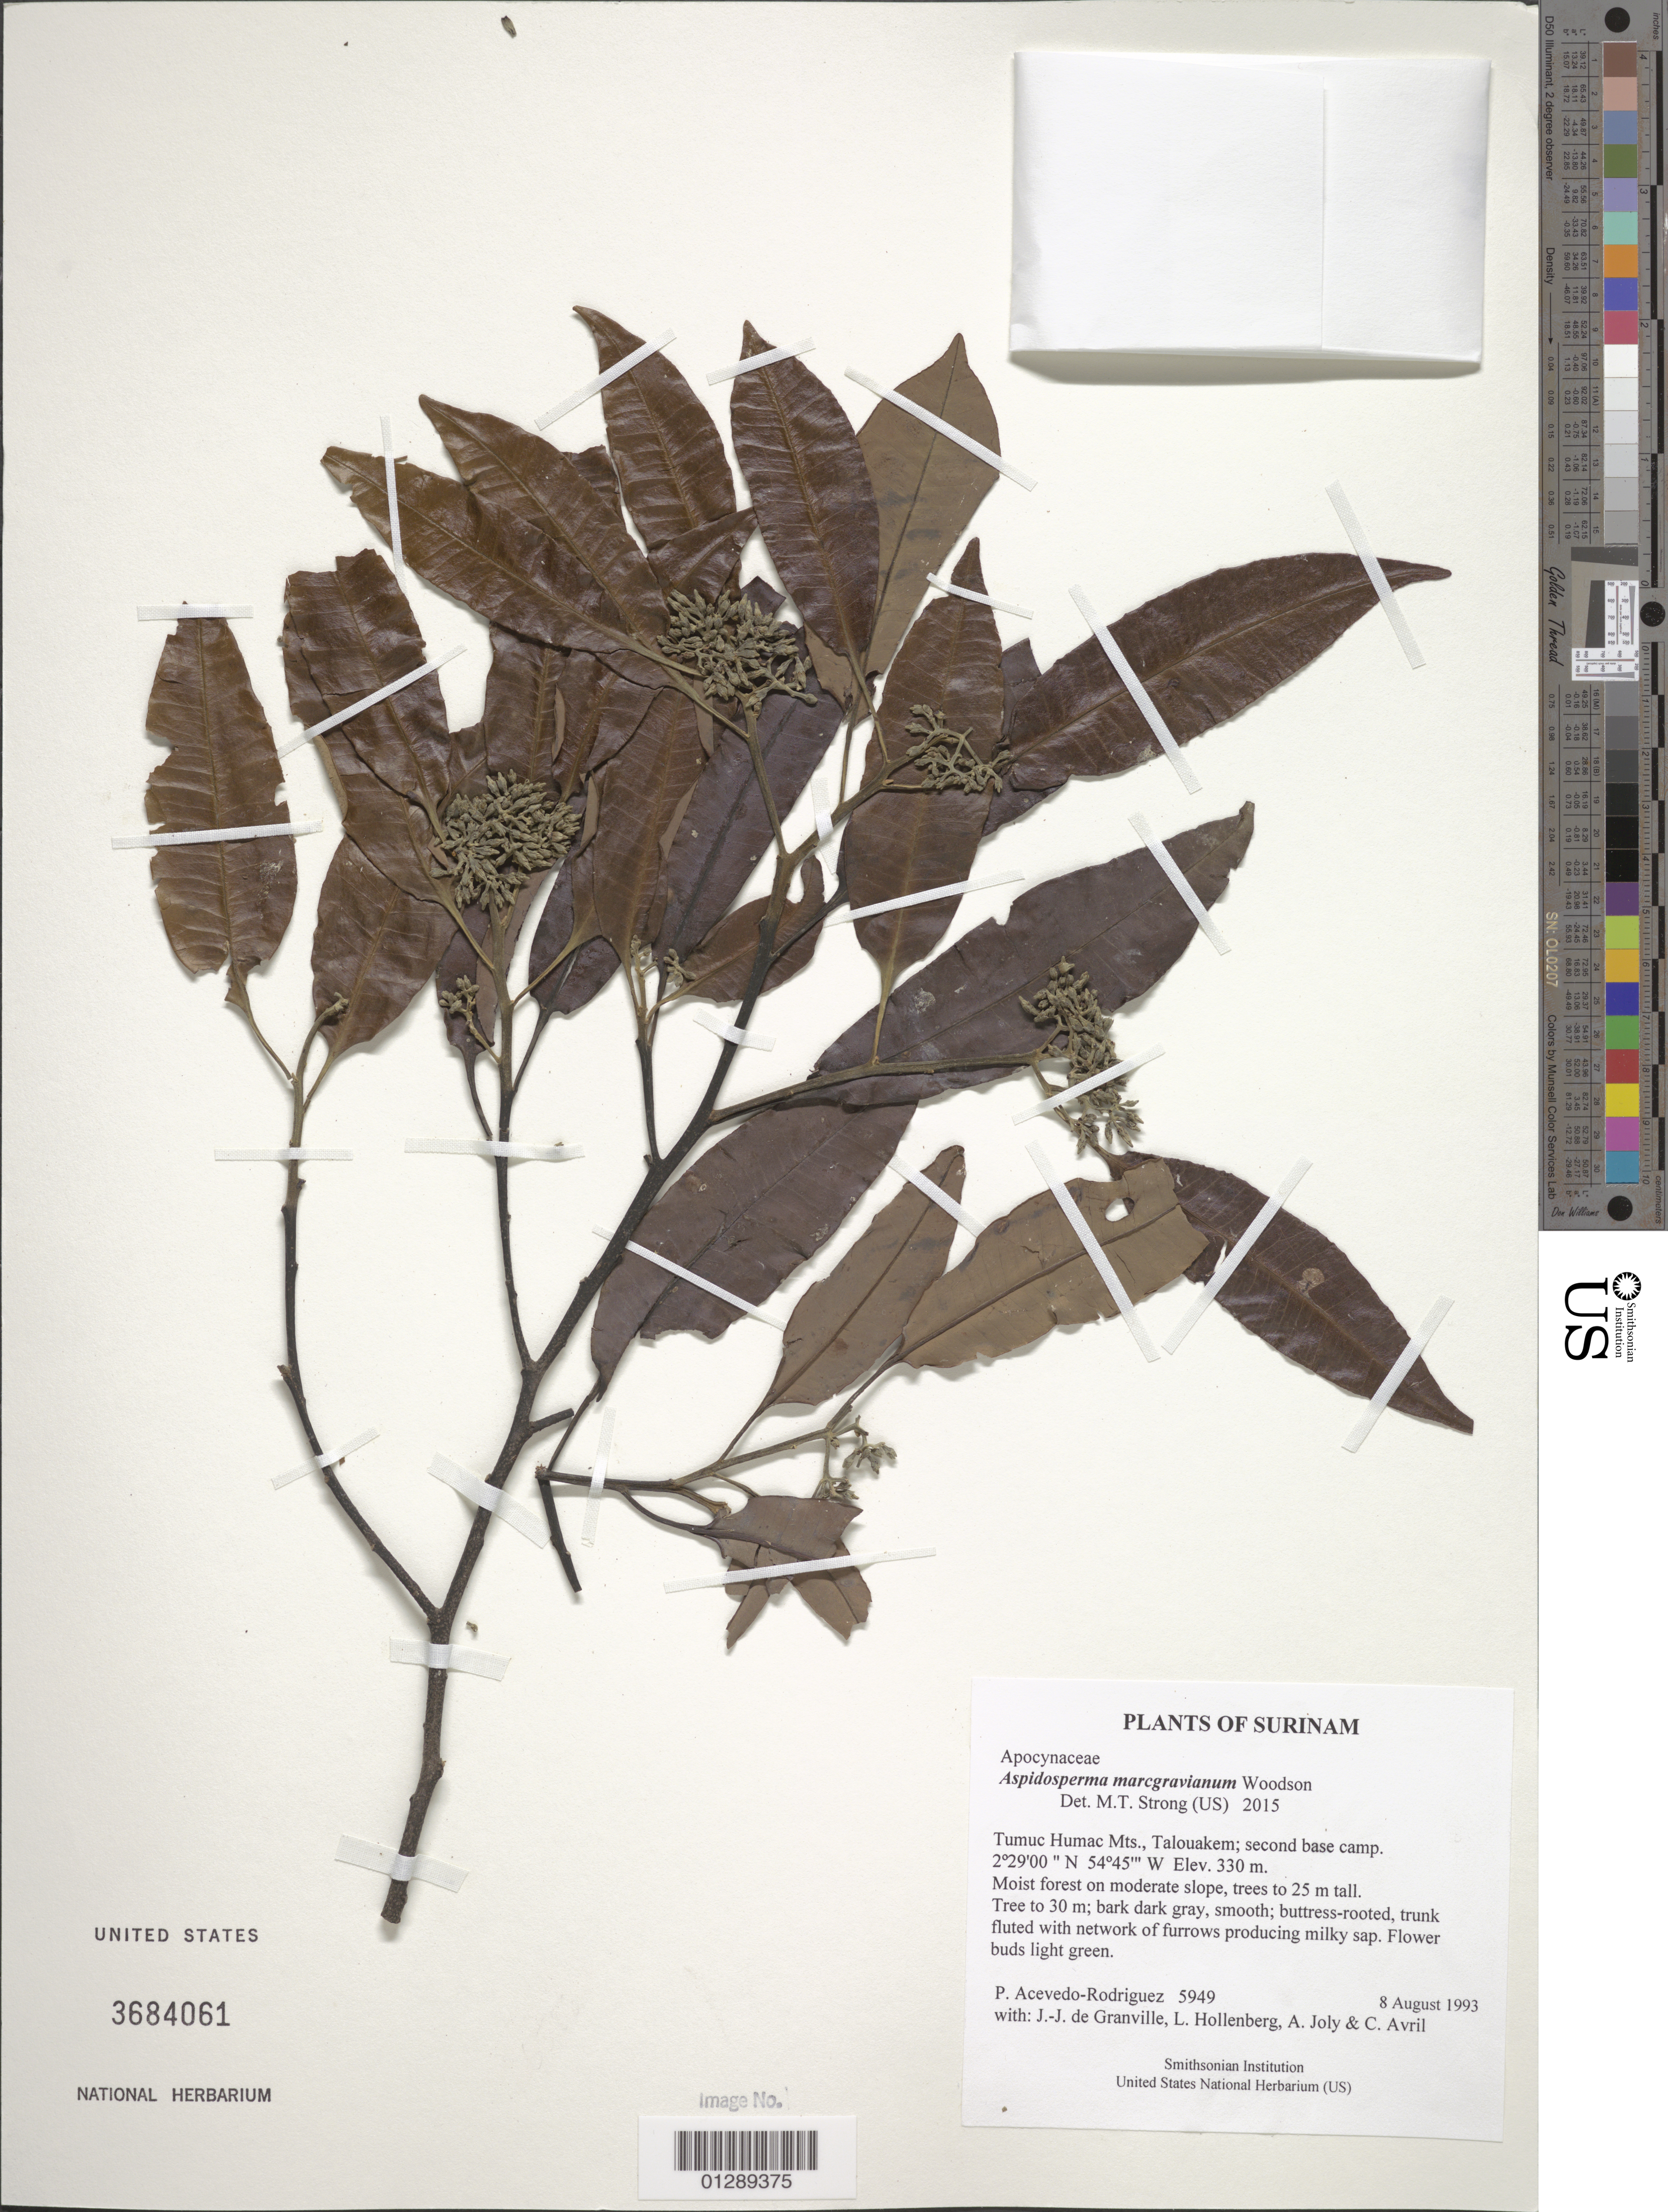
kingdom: Plantae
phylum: Tracheophyta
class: Magnoliopsida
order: Gentianales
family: Apocynaceae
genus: Aspidosperma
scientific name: Aspidosperma marcgravianum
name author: Woodson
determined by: Strong, M. T., (US), Smithsonian Institution - National Museum of Natural History (UNITED STATES)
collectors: P. Acevedo-Rodr., J.-J. de Granville, L. Hollenberg, A. Joly & C. Avril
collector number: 5949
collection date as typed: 8 August 1993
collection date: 1993-08-08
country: Suriname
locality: Tumuc Humac Mts., Talouakem; second base camp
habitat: Moist forest on moderate slope, trees to 25 m tall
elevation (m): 330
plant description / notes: US, NY, MO, K, P, CAY, B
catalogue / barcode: US 3684061